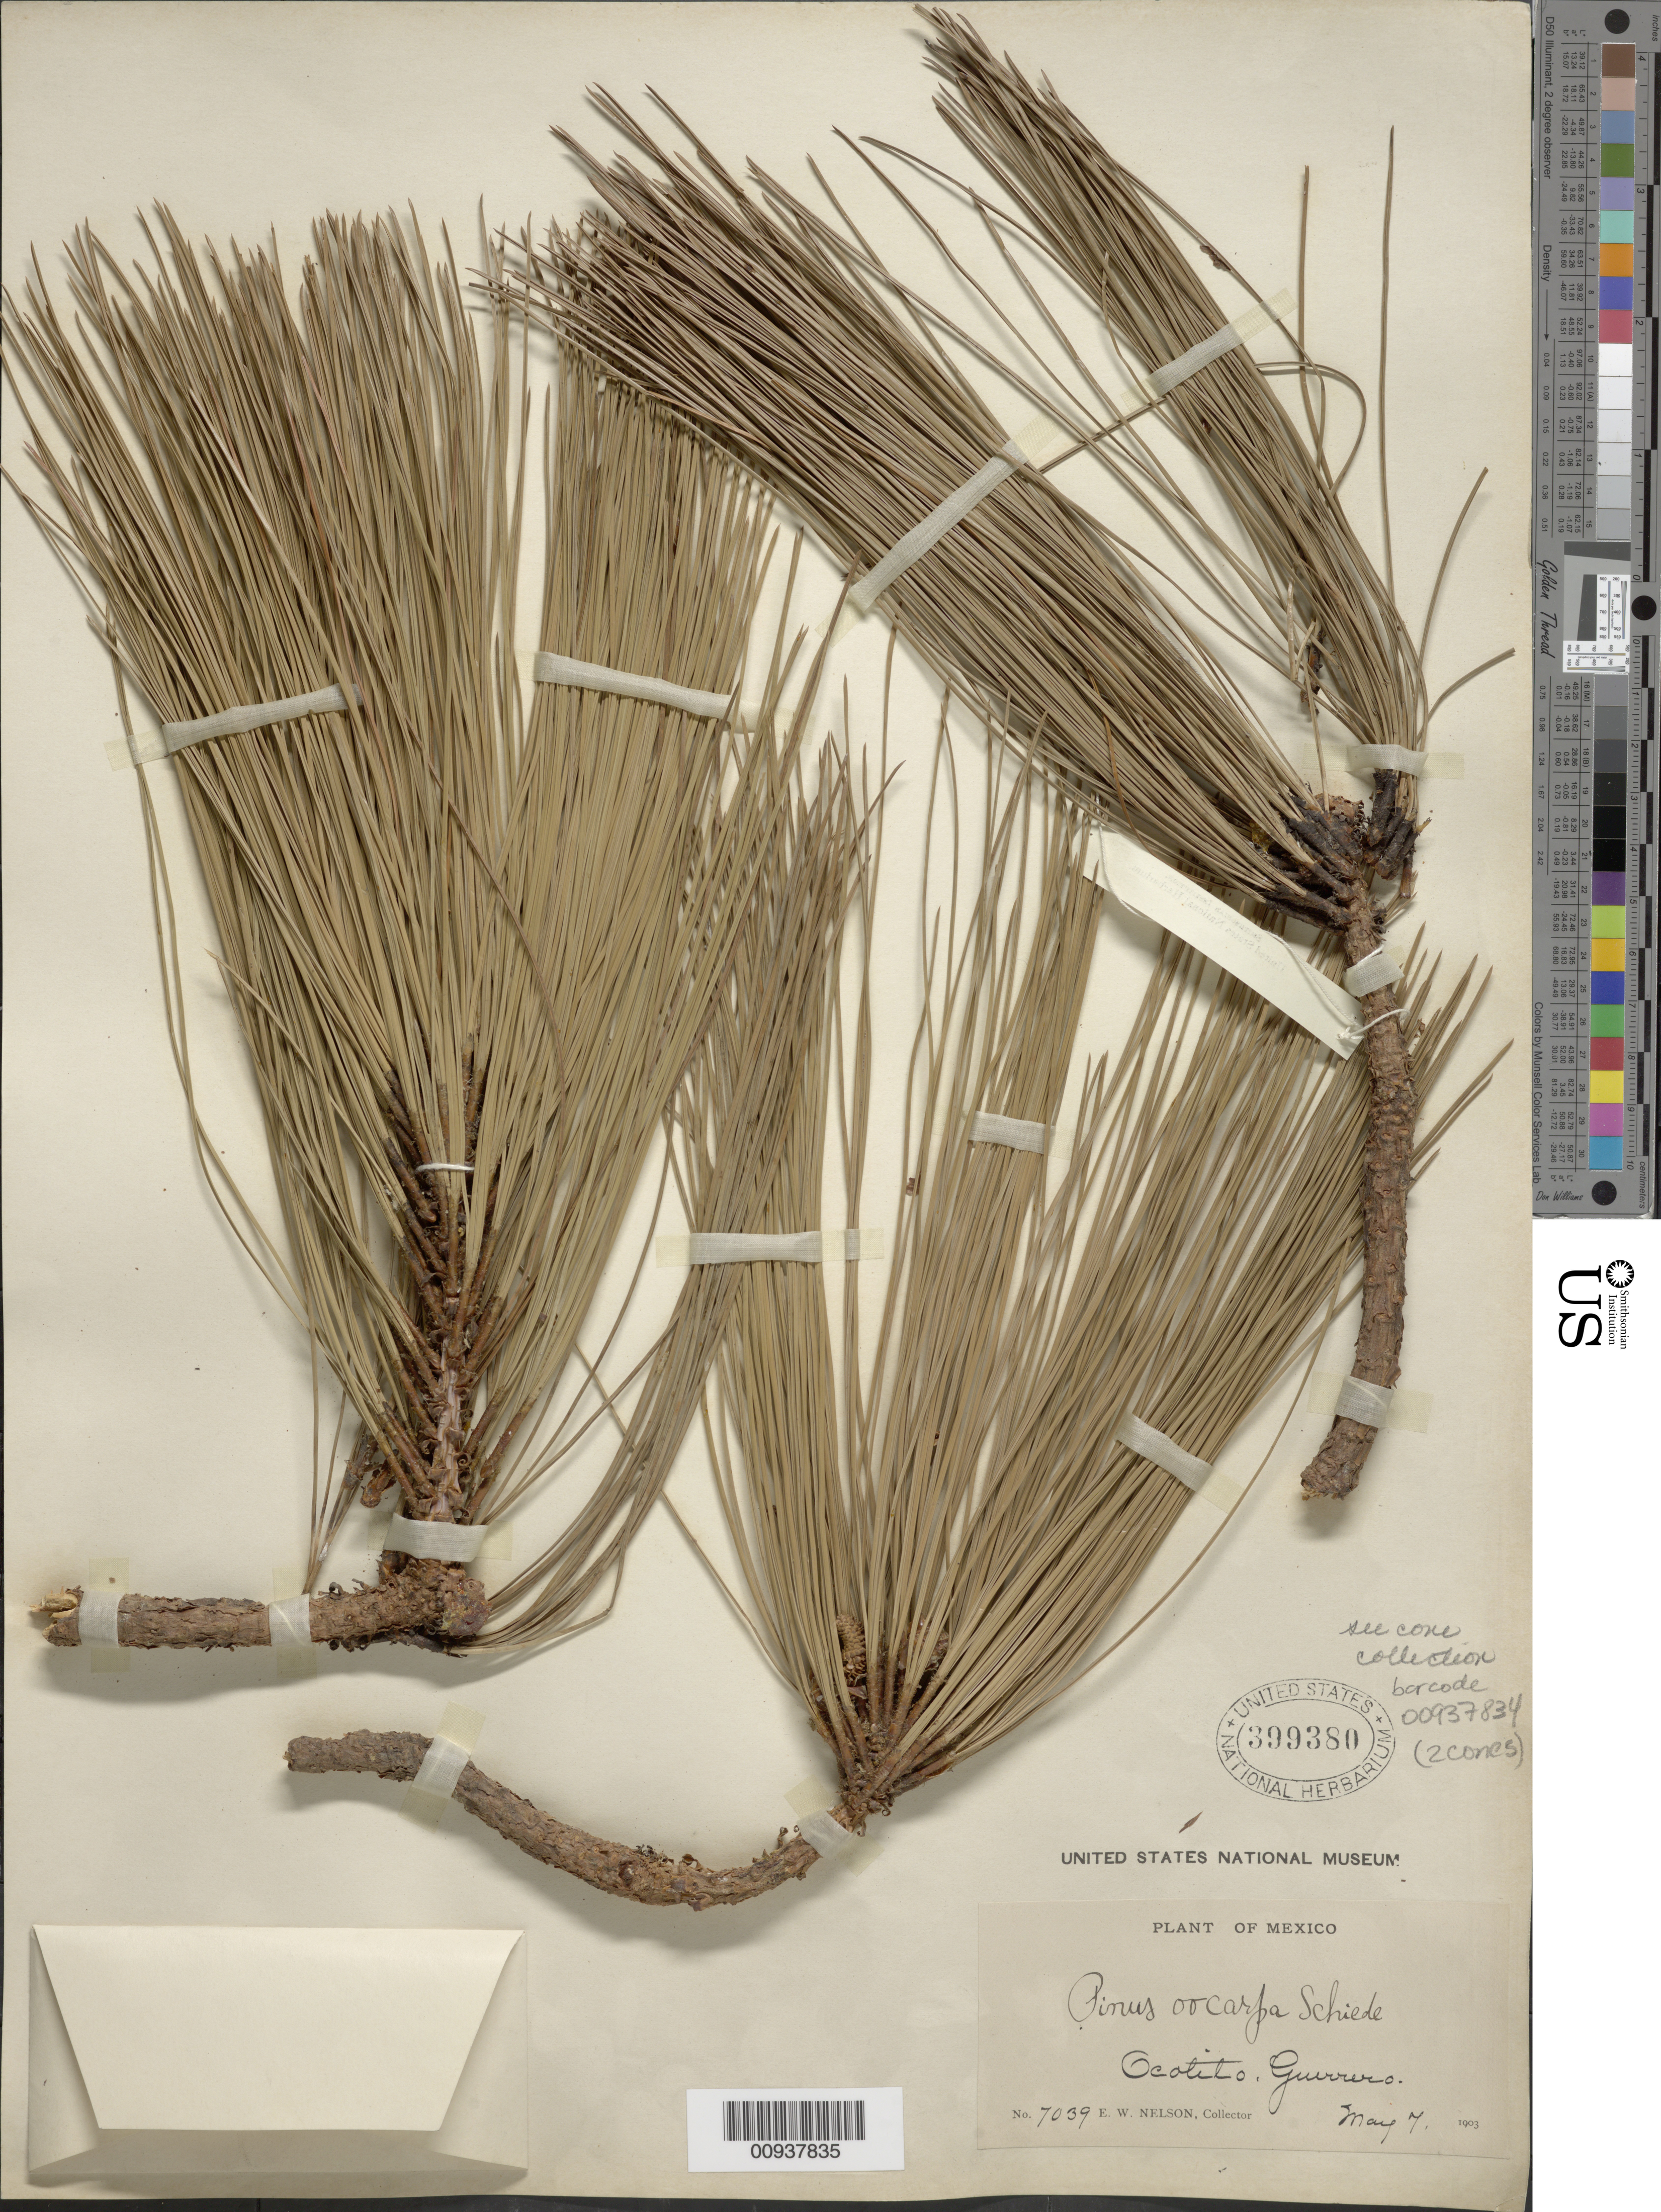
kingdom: Plantae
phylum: Tracheophyta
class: Pinopsida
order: Pinales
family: Pinaceae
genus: Pinus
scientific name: Pinus oocarpa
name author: Schiede ex Schltdl.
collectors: E. W. Nelson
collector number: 7039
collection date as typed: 07 May 1903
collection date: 1903-05-07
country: Mexico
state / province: Guerrero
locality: Ocotito.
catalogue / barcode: US 399380